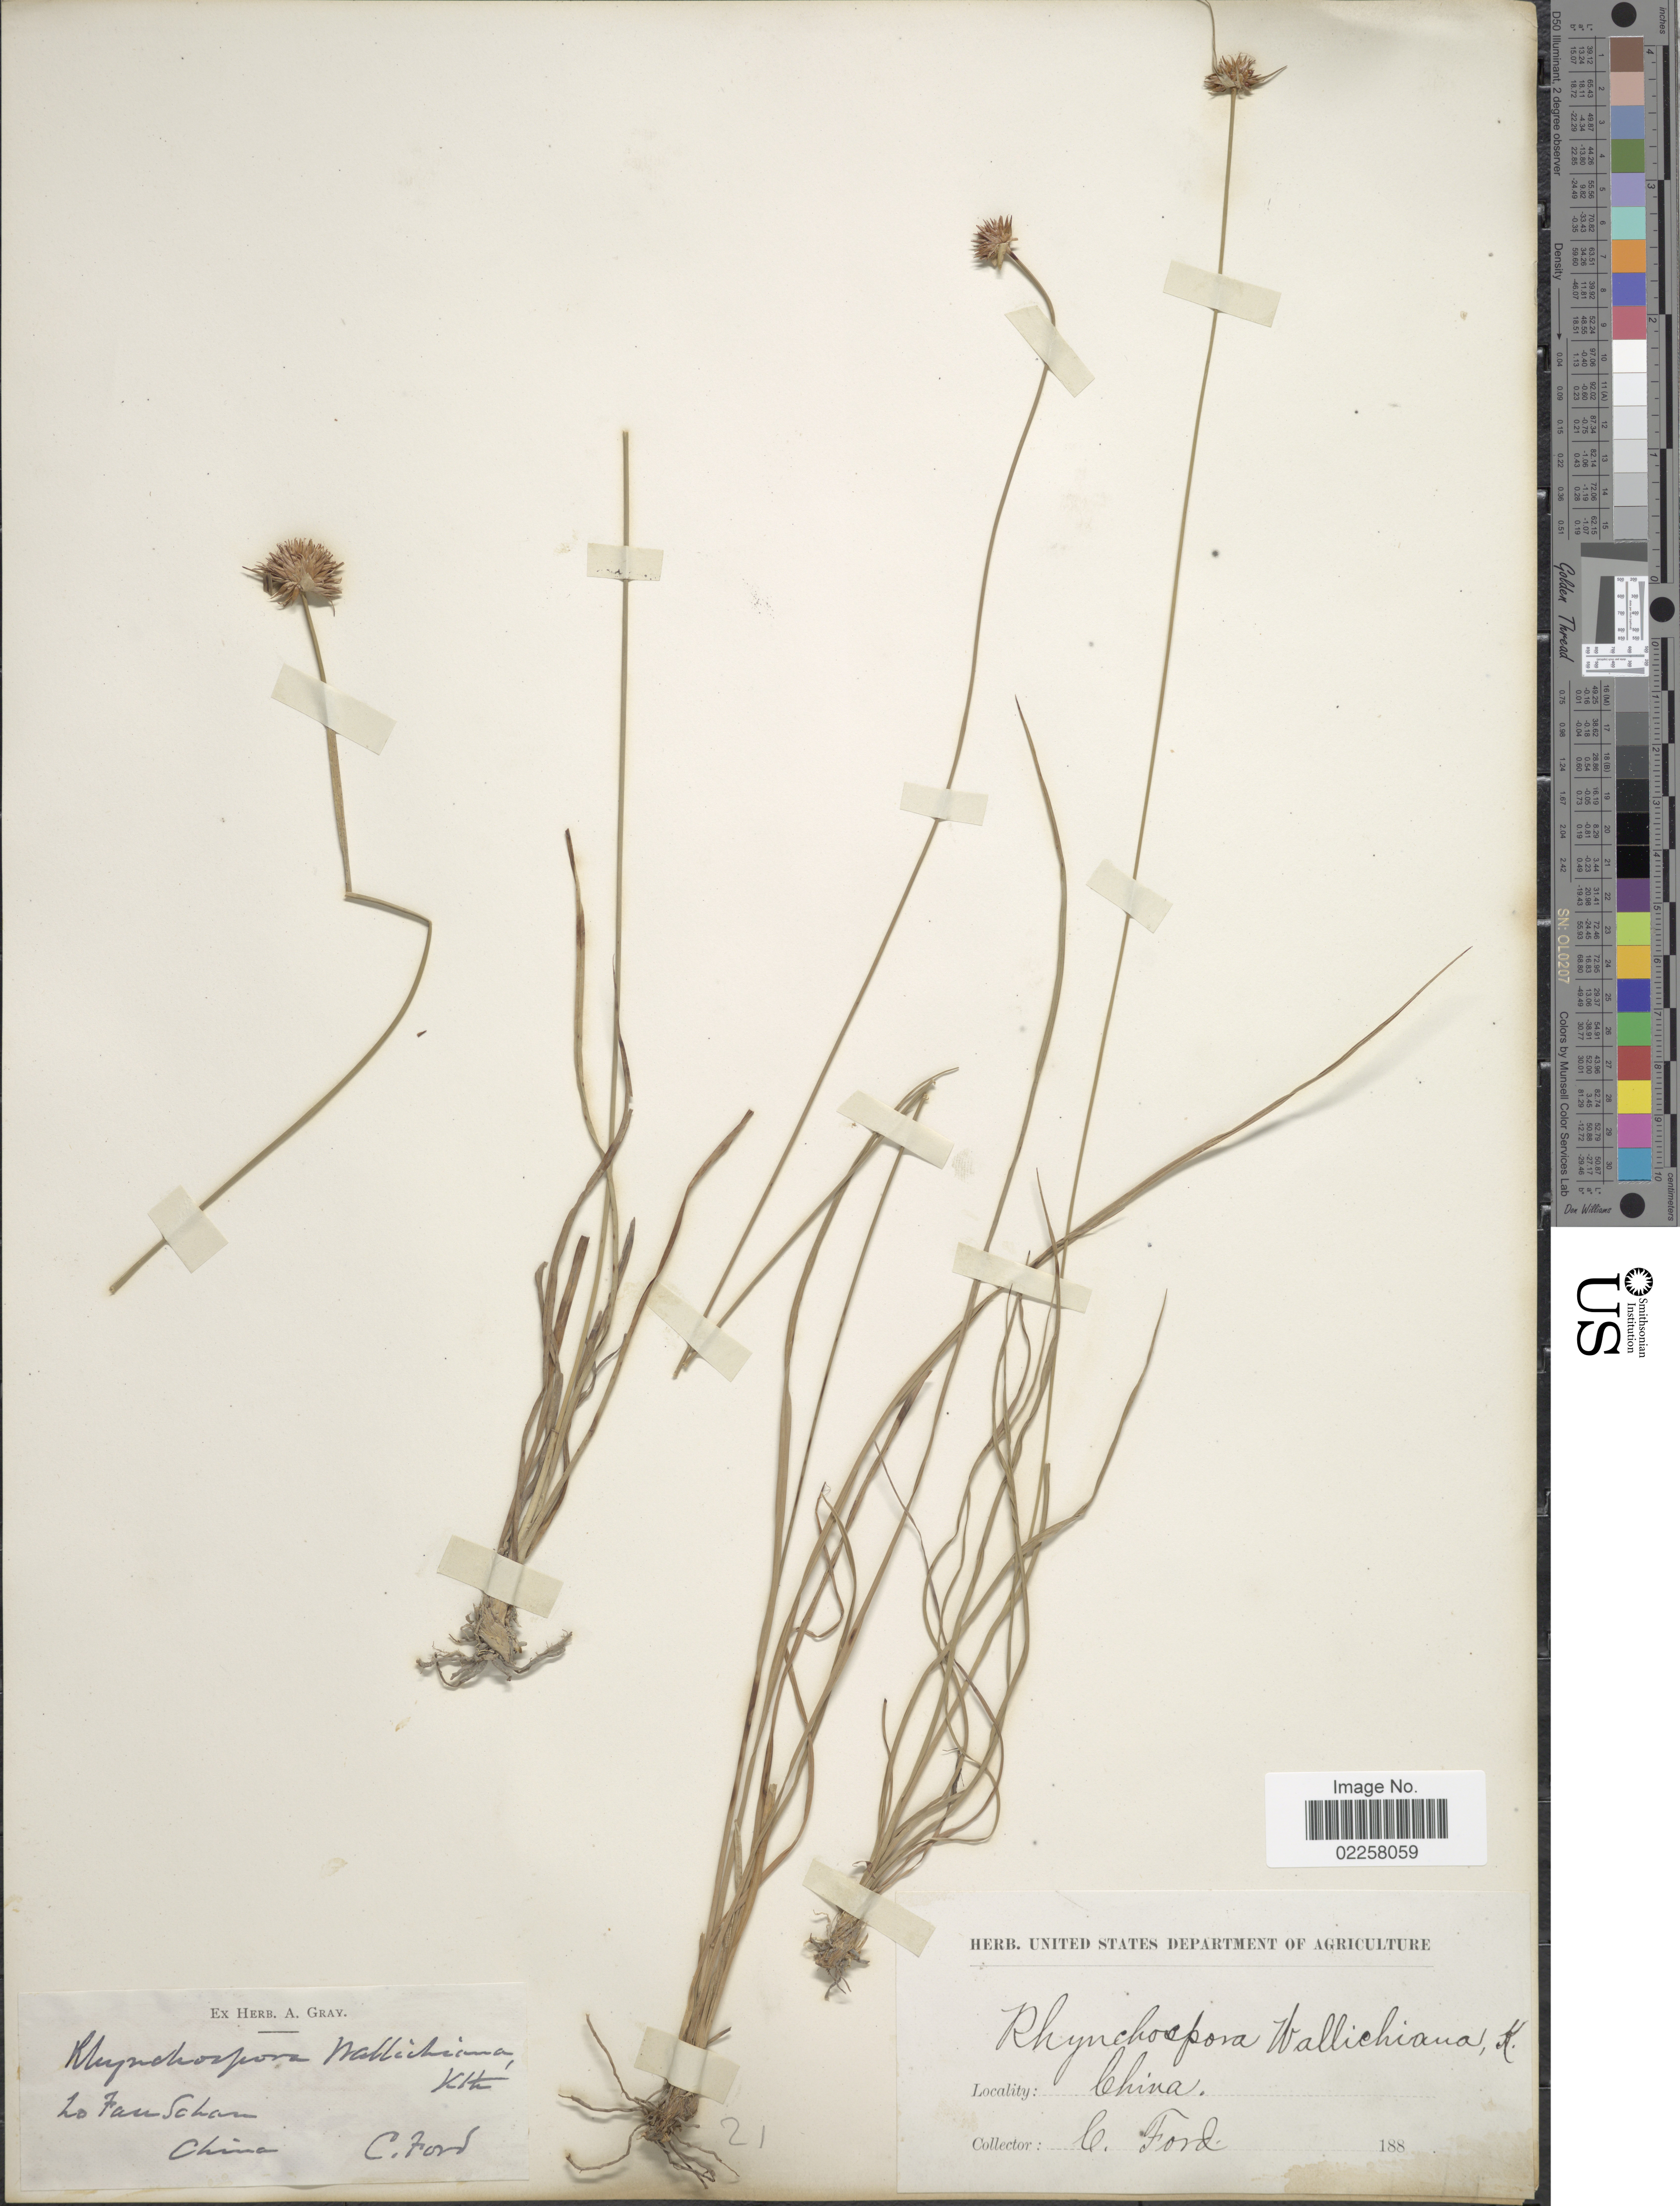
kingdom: Plantae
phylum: Tracheophyta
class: Liliopsida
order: Poales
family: Cyperaceae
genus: Rhynchospora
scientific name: Rhynchospora rubra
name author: (Lour.) Makino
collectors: C. Ford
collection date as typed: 188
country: China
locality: Lo Fau Schan